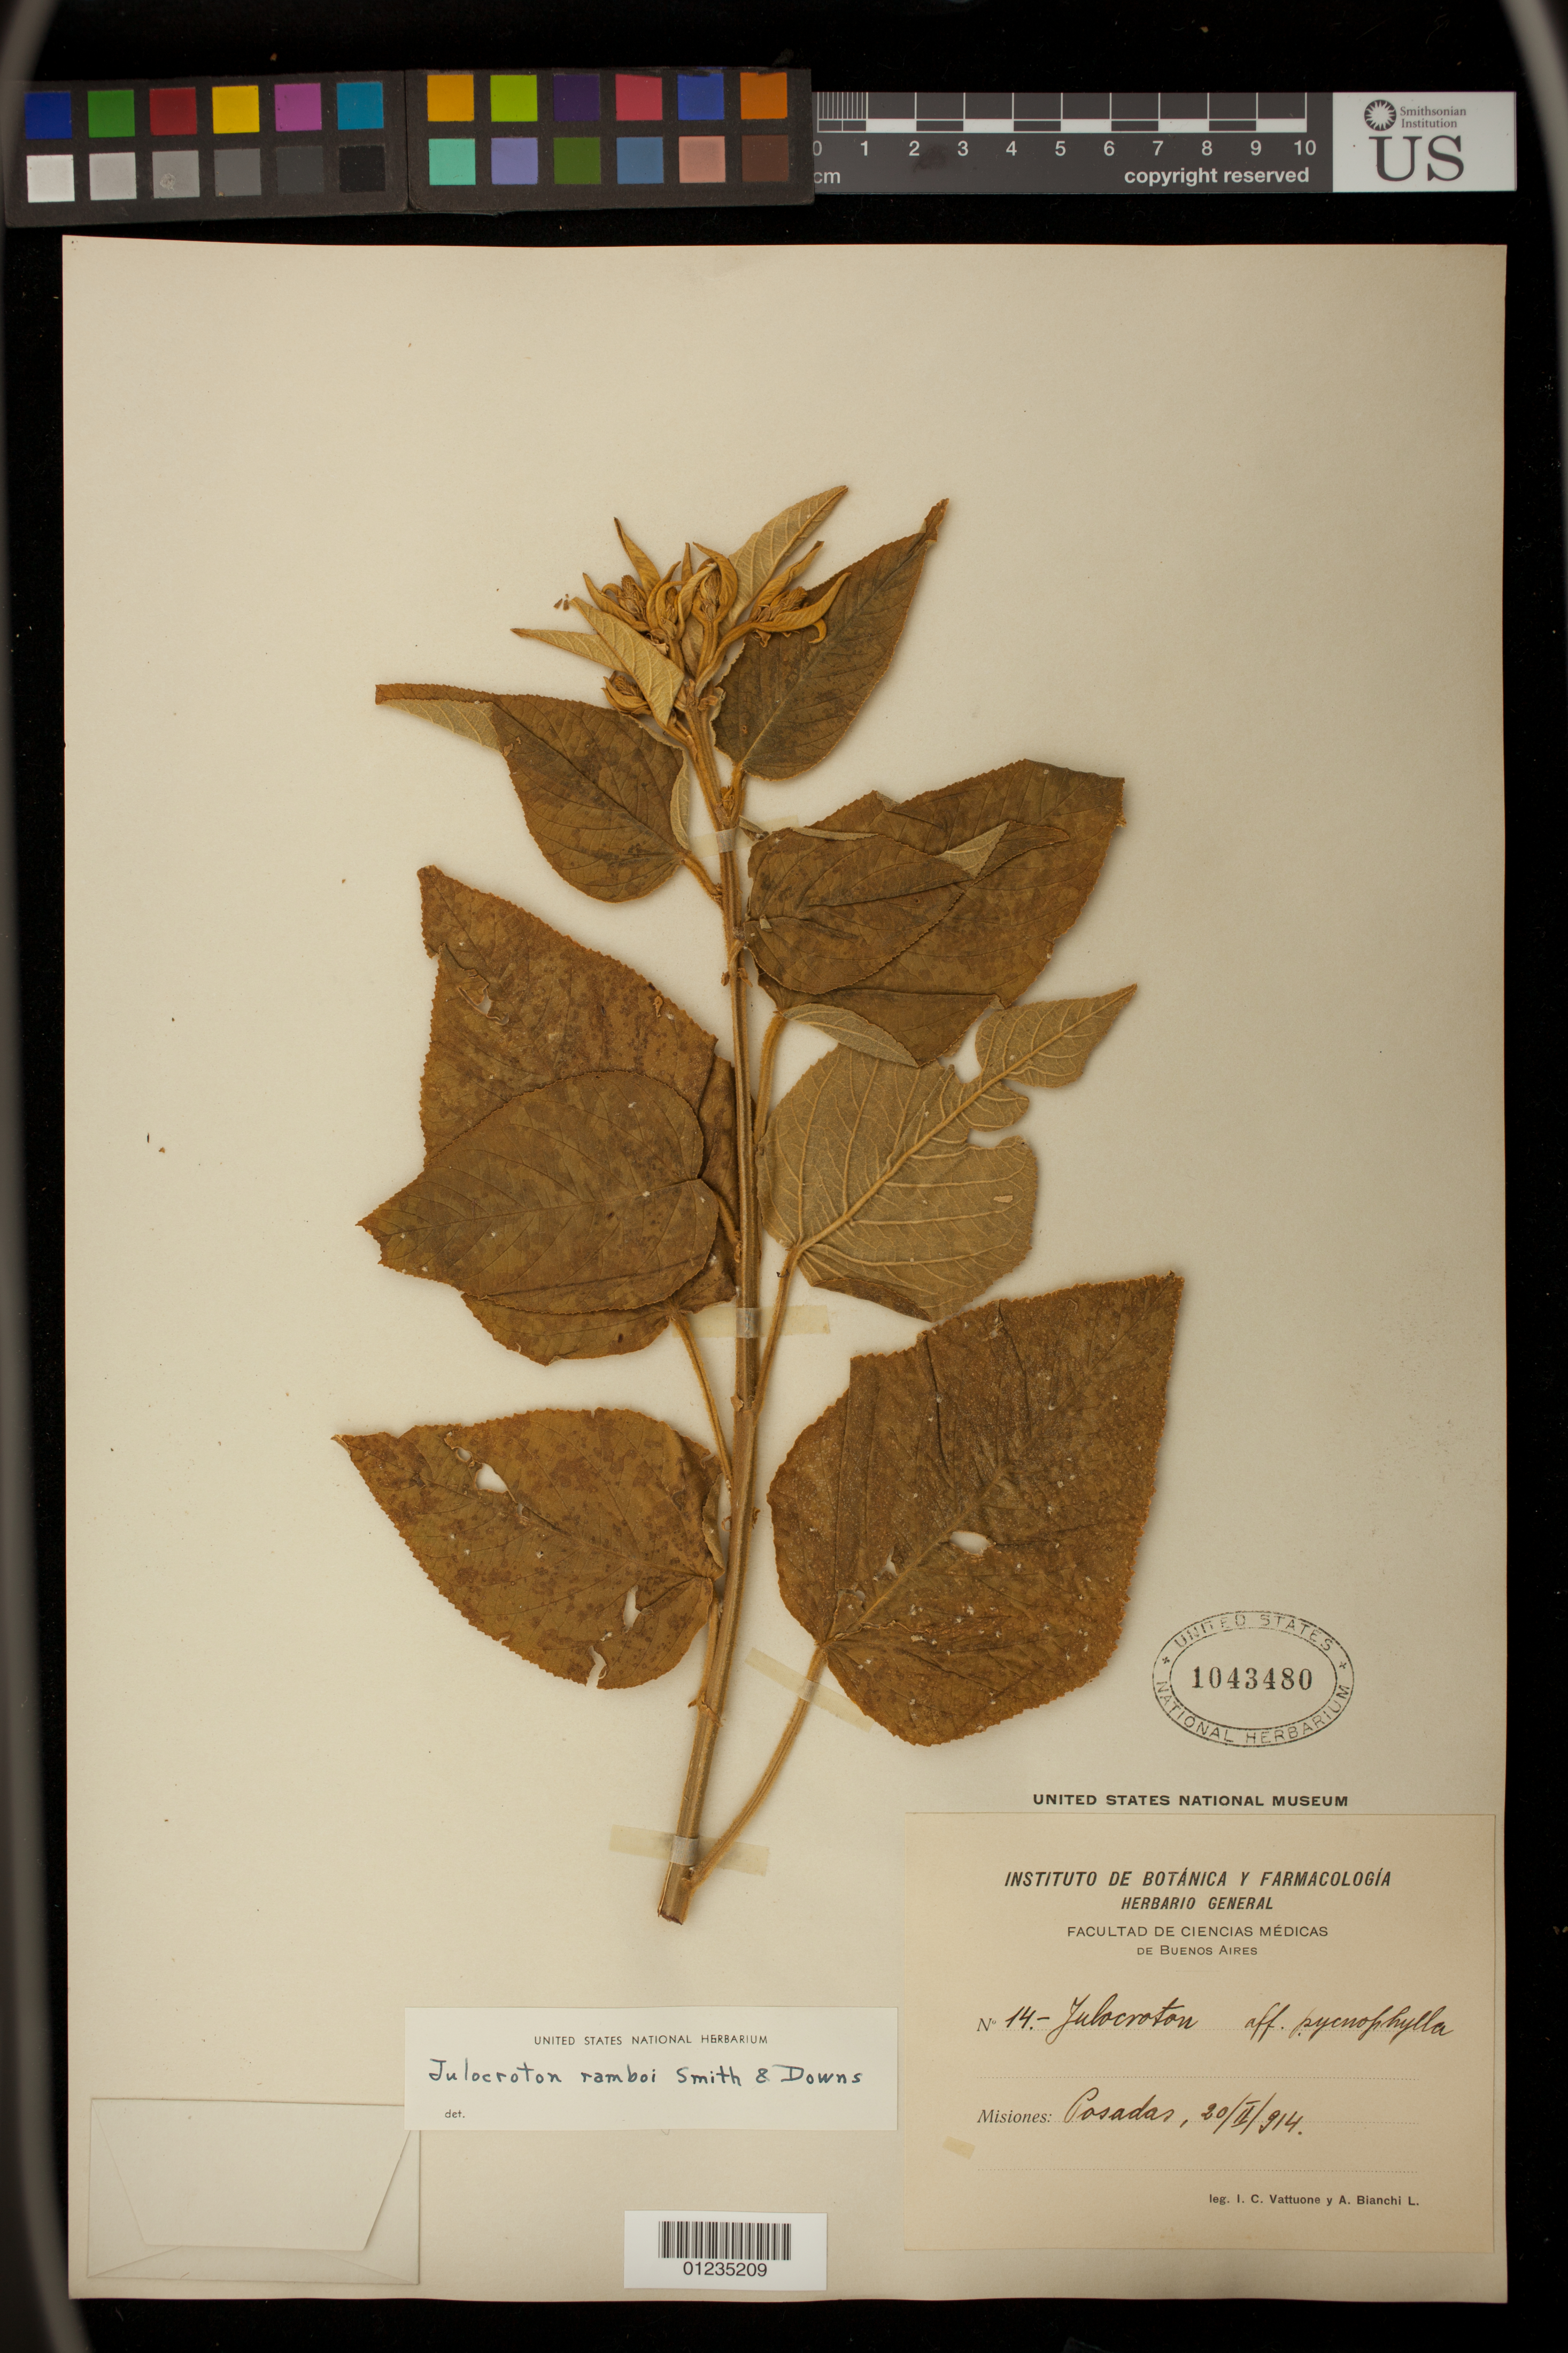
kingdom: Plantae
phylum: Tracheophyta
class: Magnoliopsida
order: Malpighiales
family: Euphorbiaceae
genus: Julocroton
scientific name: Julocroton ramboi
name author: L.B. Sm. & Downs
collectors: I. Vattuone & A. Bianchi L.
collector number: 14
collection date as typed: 20 Feb 1914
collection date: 1914-02-20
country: Argentina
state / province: Misiones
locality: Posadas.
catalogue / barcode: US 1043480